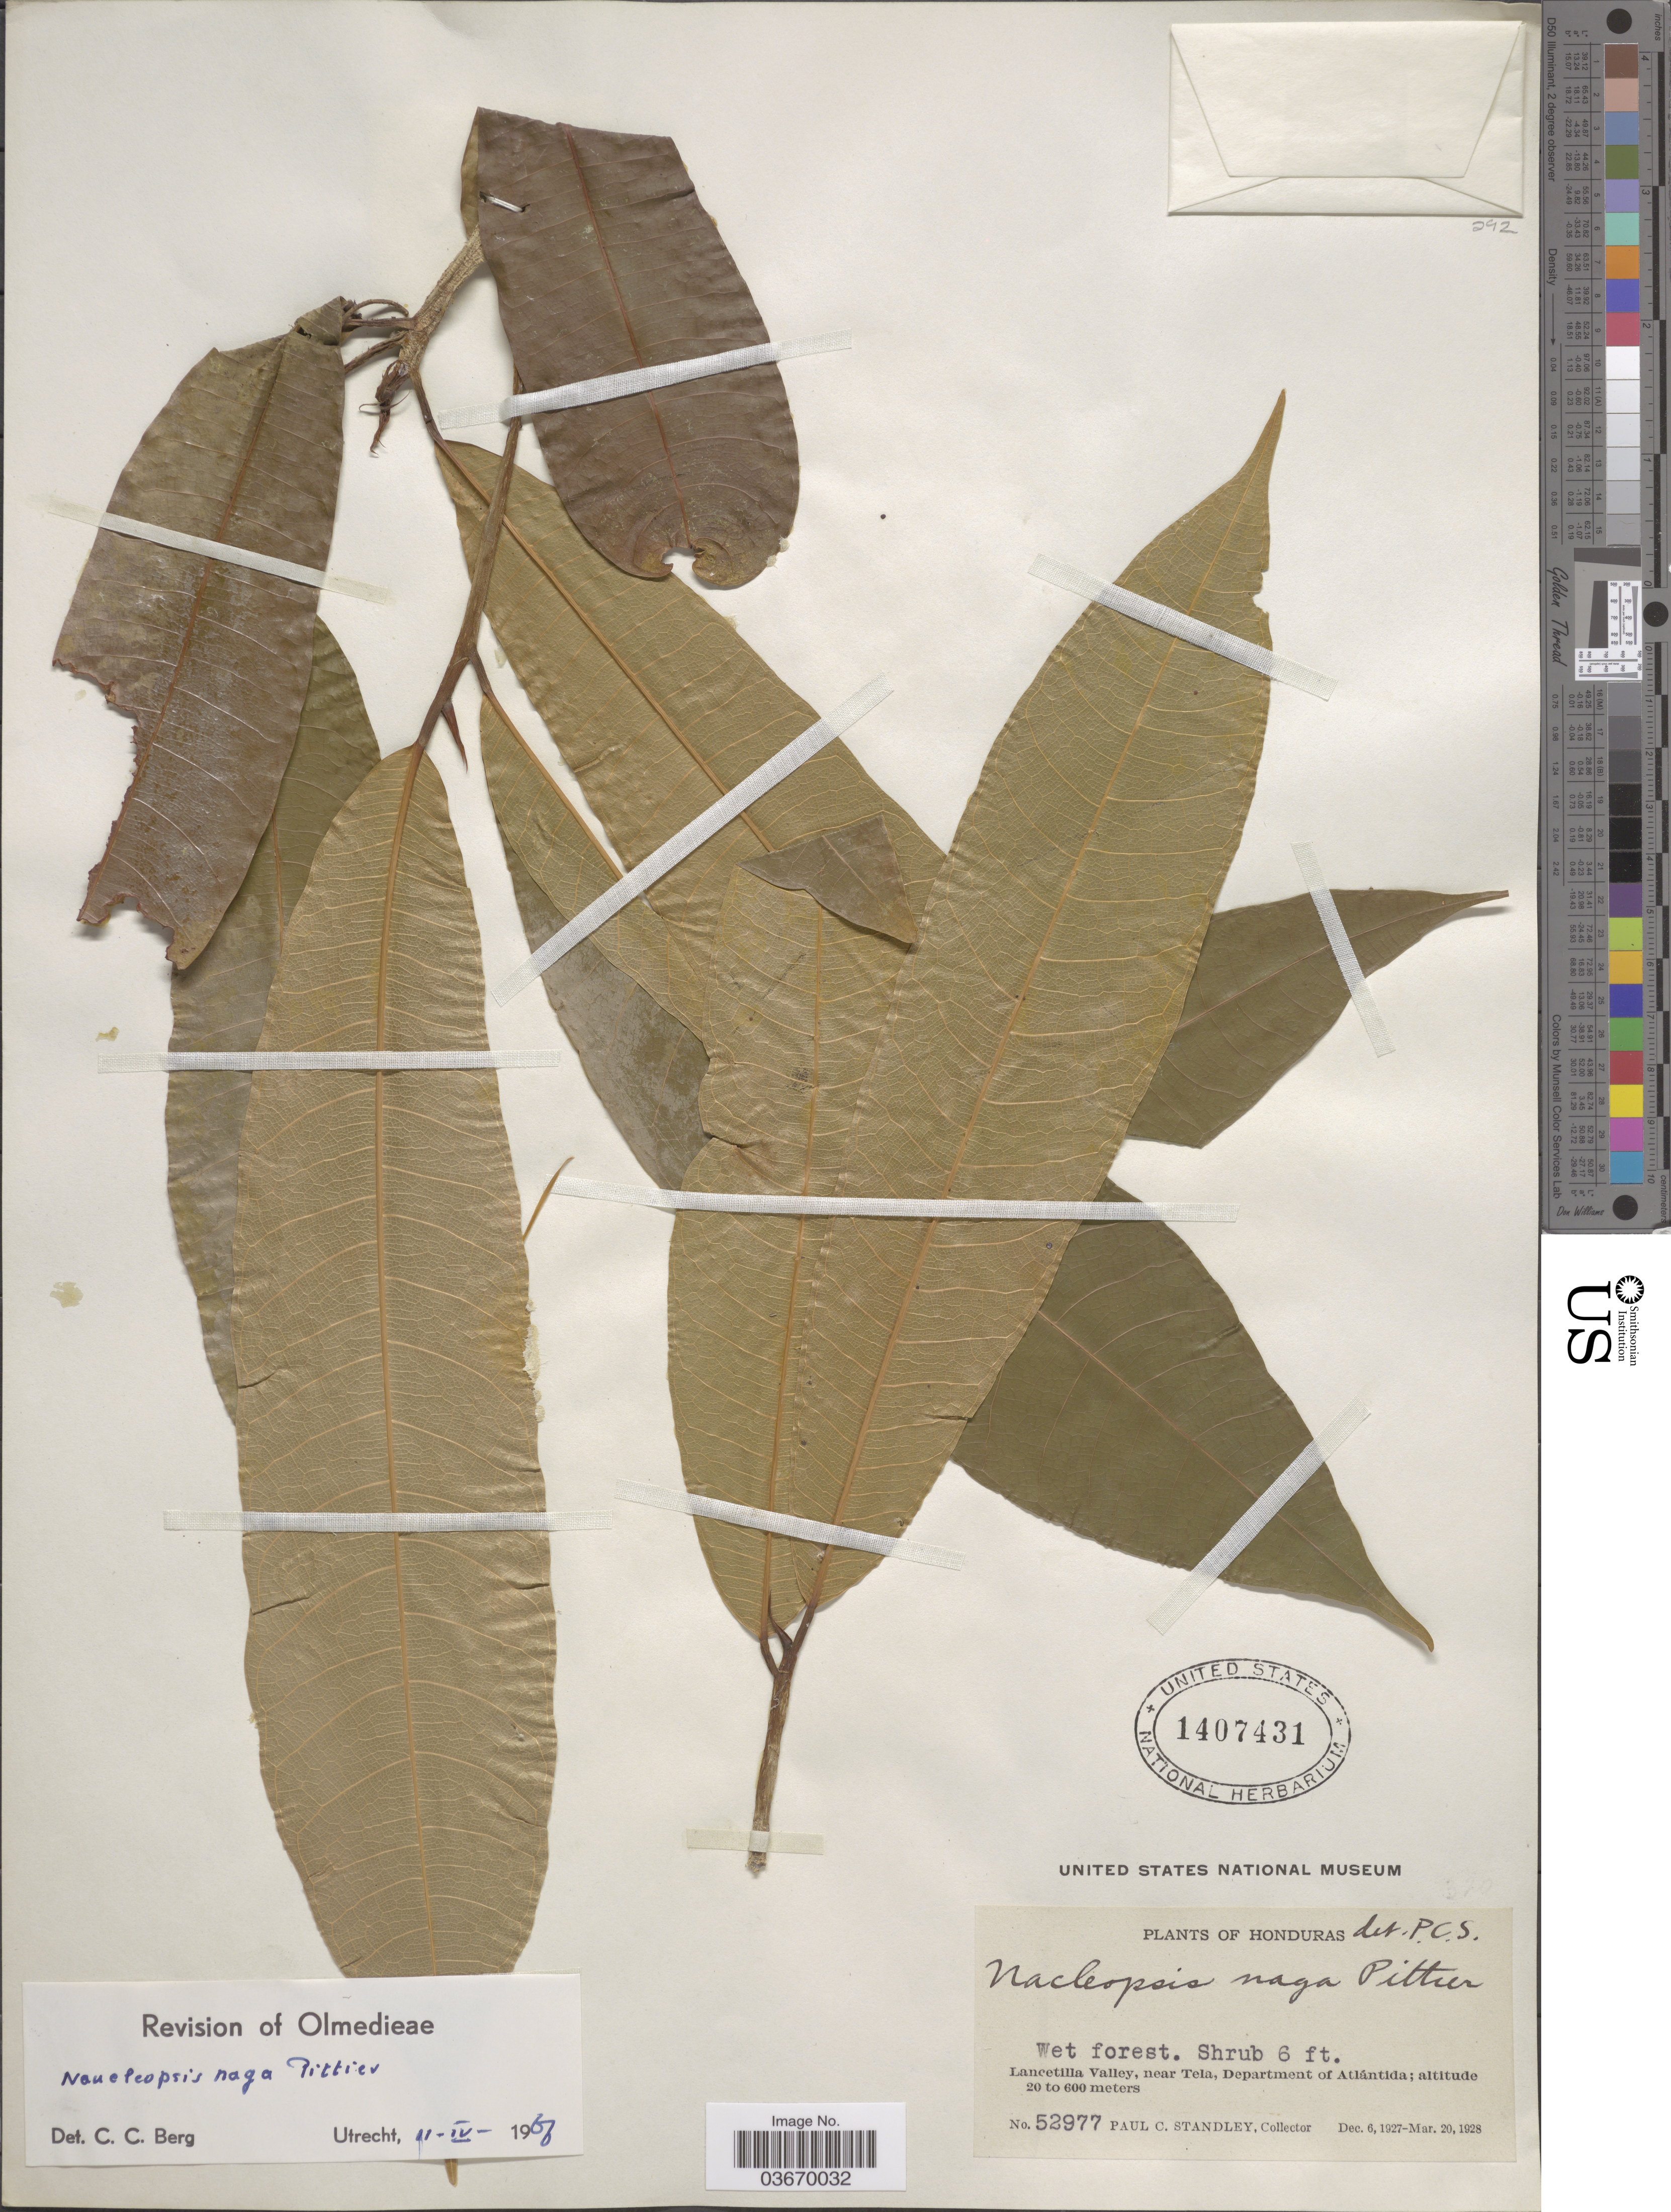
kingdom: Plantae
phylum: Tracheophyta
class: Magnoliopsida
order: Rosales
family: Moraceae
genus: Naucleopsis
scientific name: Naucleopsis naga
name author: Pittier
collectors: P. C. Standley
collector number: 52977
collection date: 1927-12-06/1928-03-20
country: Honduras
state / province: Atlantida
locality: Lancetilla Valley, near Tela, Department of Atlántida.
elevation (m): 20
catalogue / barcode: US 1407431